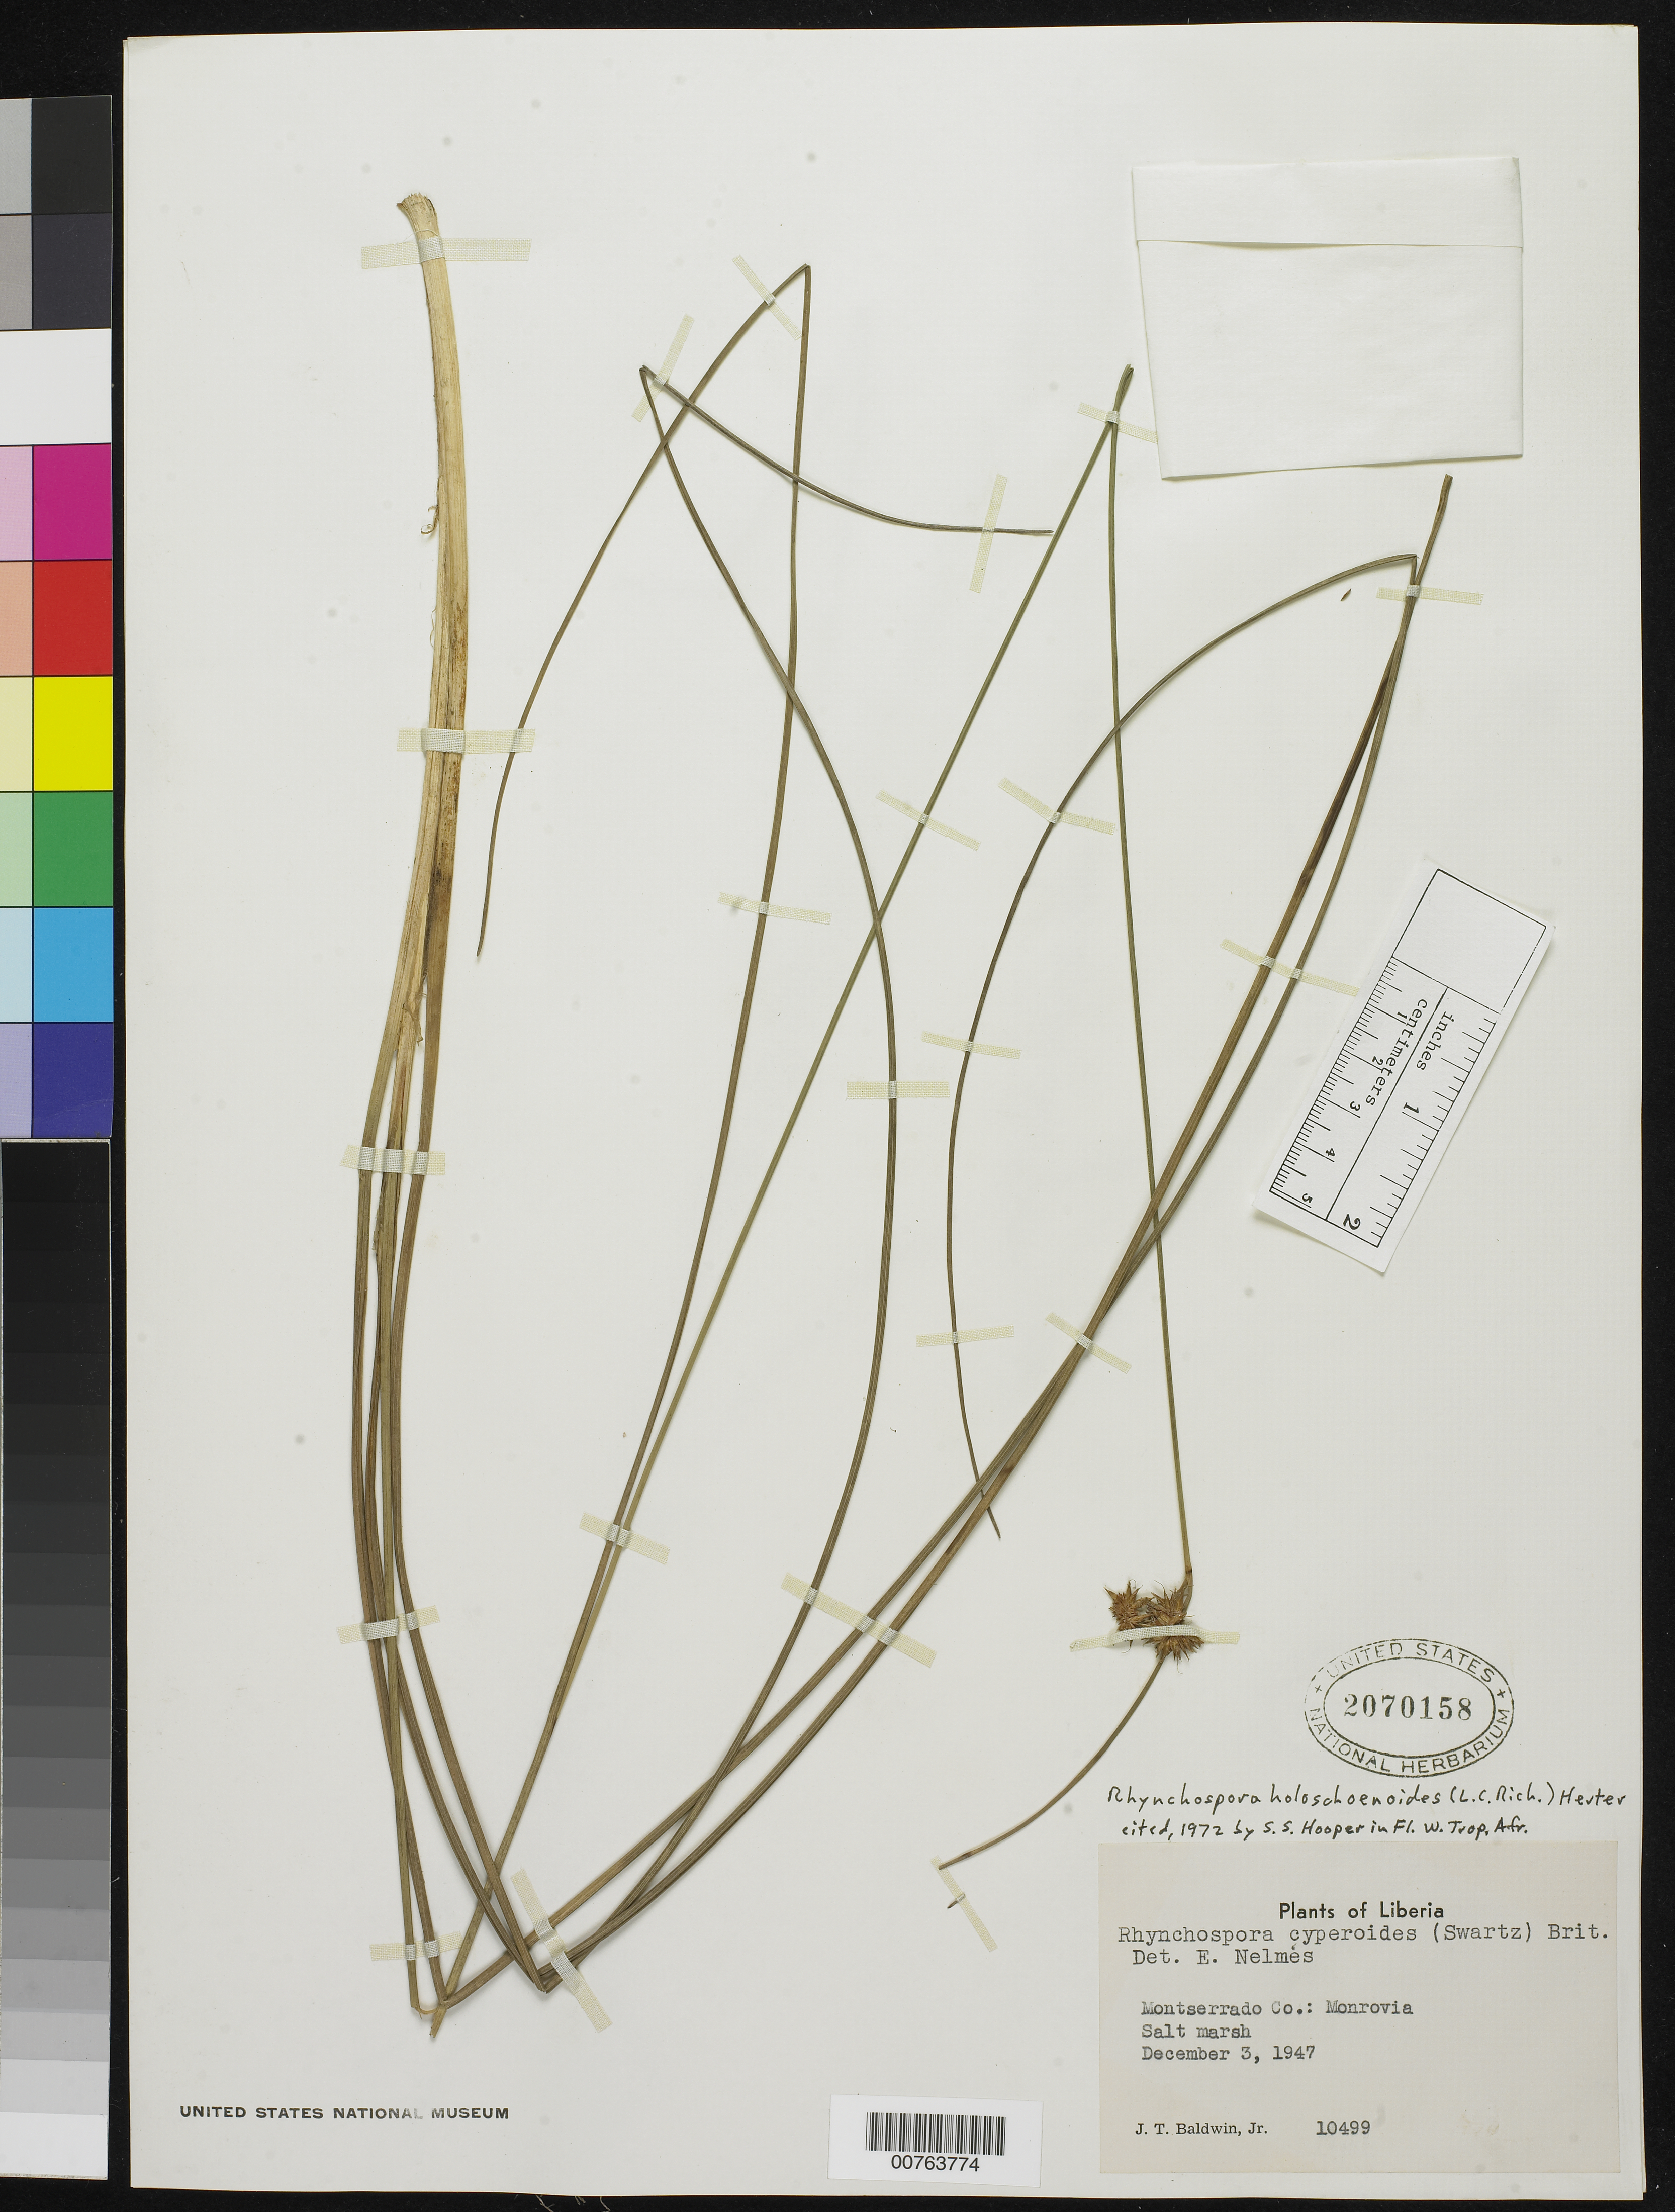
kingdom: Plantae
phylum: Tracheophyta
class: Liliopsida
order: Poales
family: Cyperaceae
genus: Rhynchospora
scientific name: Rhynchospora holoschoenoides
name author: (Rich.) Herter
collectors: J. T. Baldwin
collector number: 10499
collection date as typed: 3 Dec 1947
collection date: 1947-12-03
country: Liberia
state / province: Montserrado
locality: Monrovia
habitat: Salt Marsh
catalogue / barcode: US 2070158